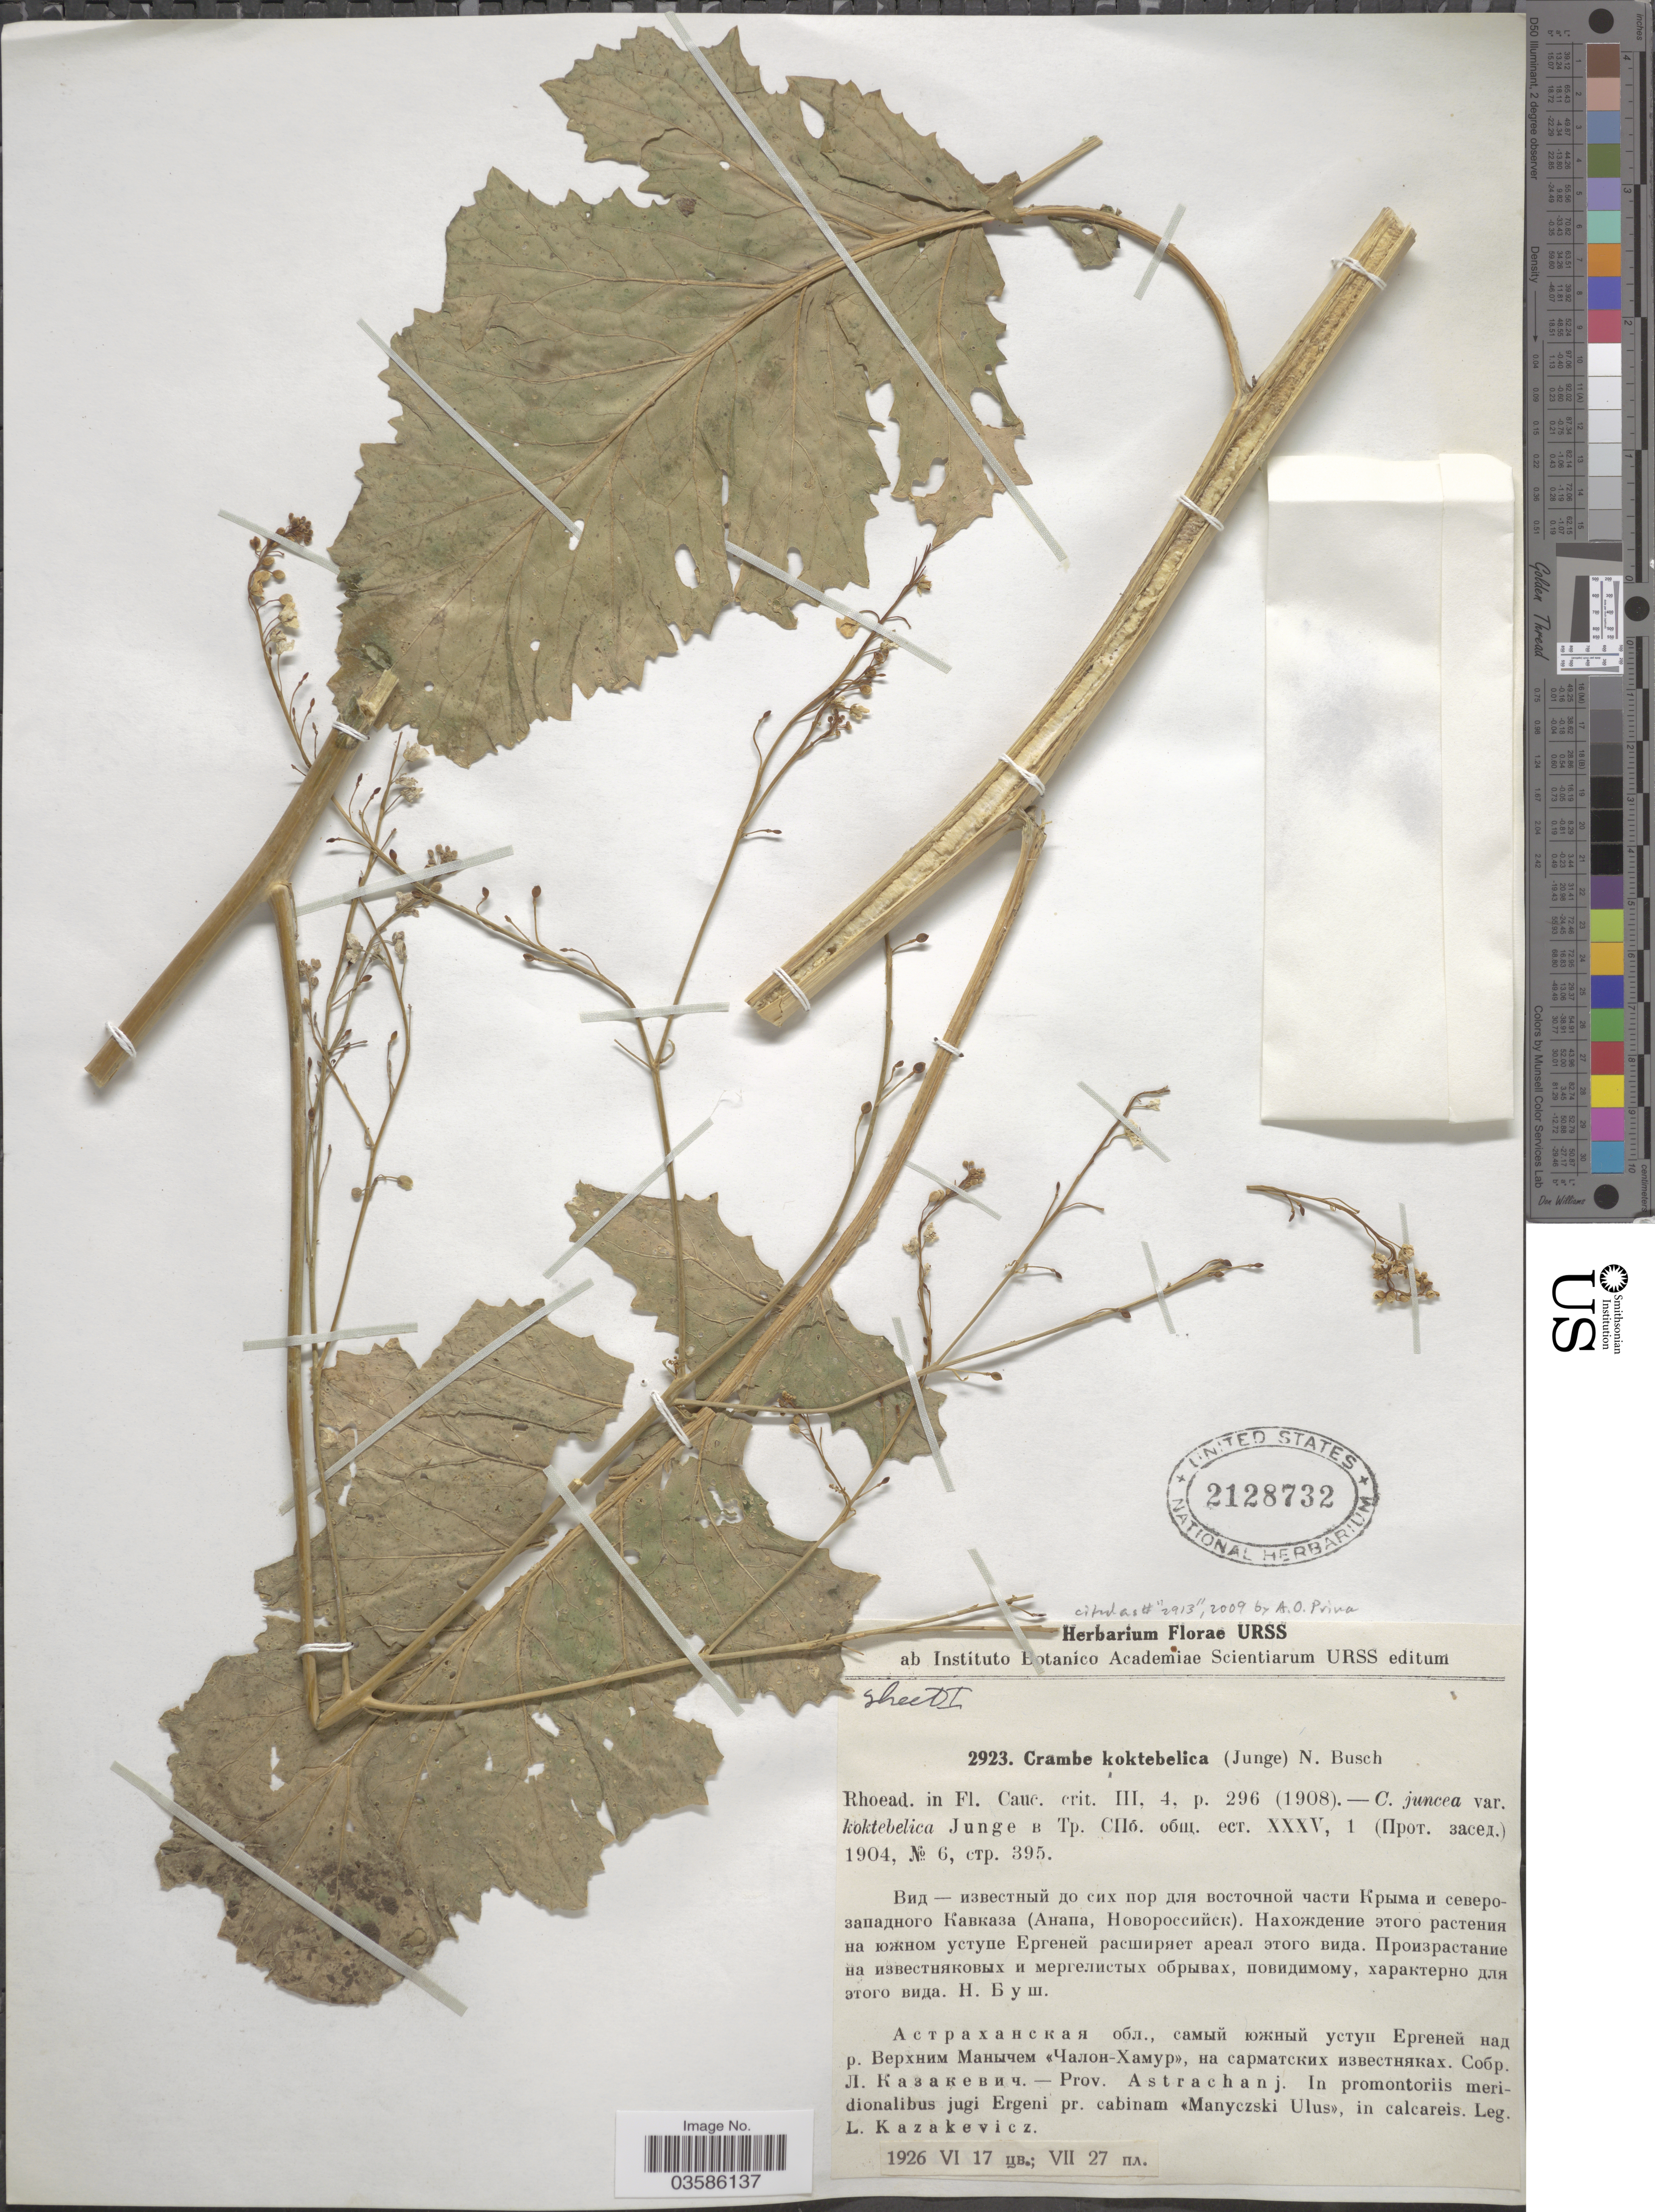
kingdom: Plantae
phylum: Tracheophyta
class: Magnoliopsida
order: Brassicales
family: Brassicaceae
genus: Crambe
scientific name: Crambe koktebelica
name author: N. Busch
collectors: L. Kazakevicz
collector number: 2923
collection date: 1926-06-17/1926-07-27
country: Russian Federation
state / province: Astrakhan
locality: Prov. Astrachanj. In promontoriis meridionalibus jugi Ergeni pr. cabinam Manyczski Ulus, in calcareis.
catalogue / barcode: US 2128732